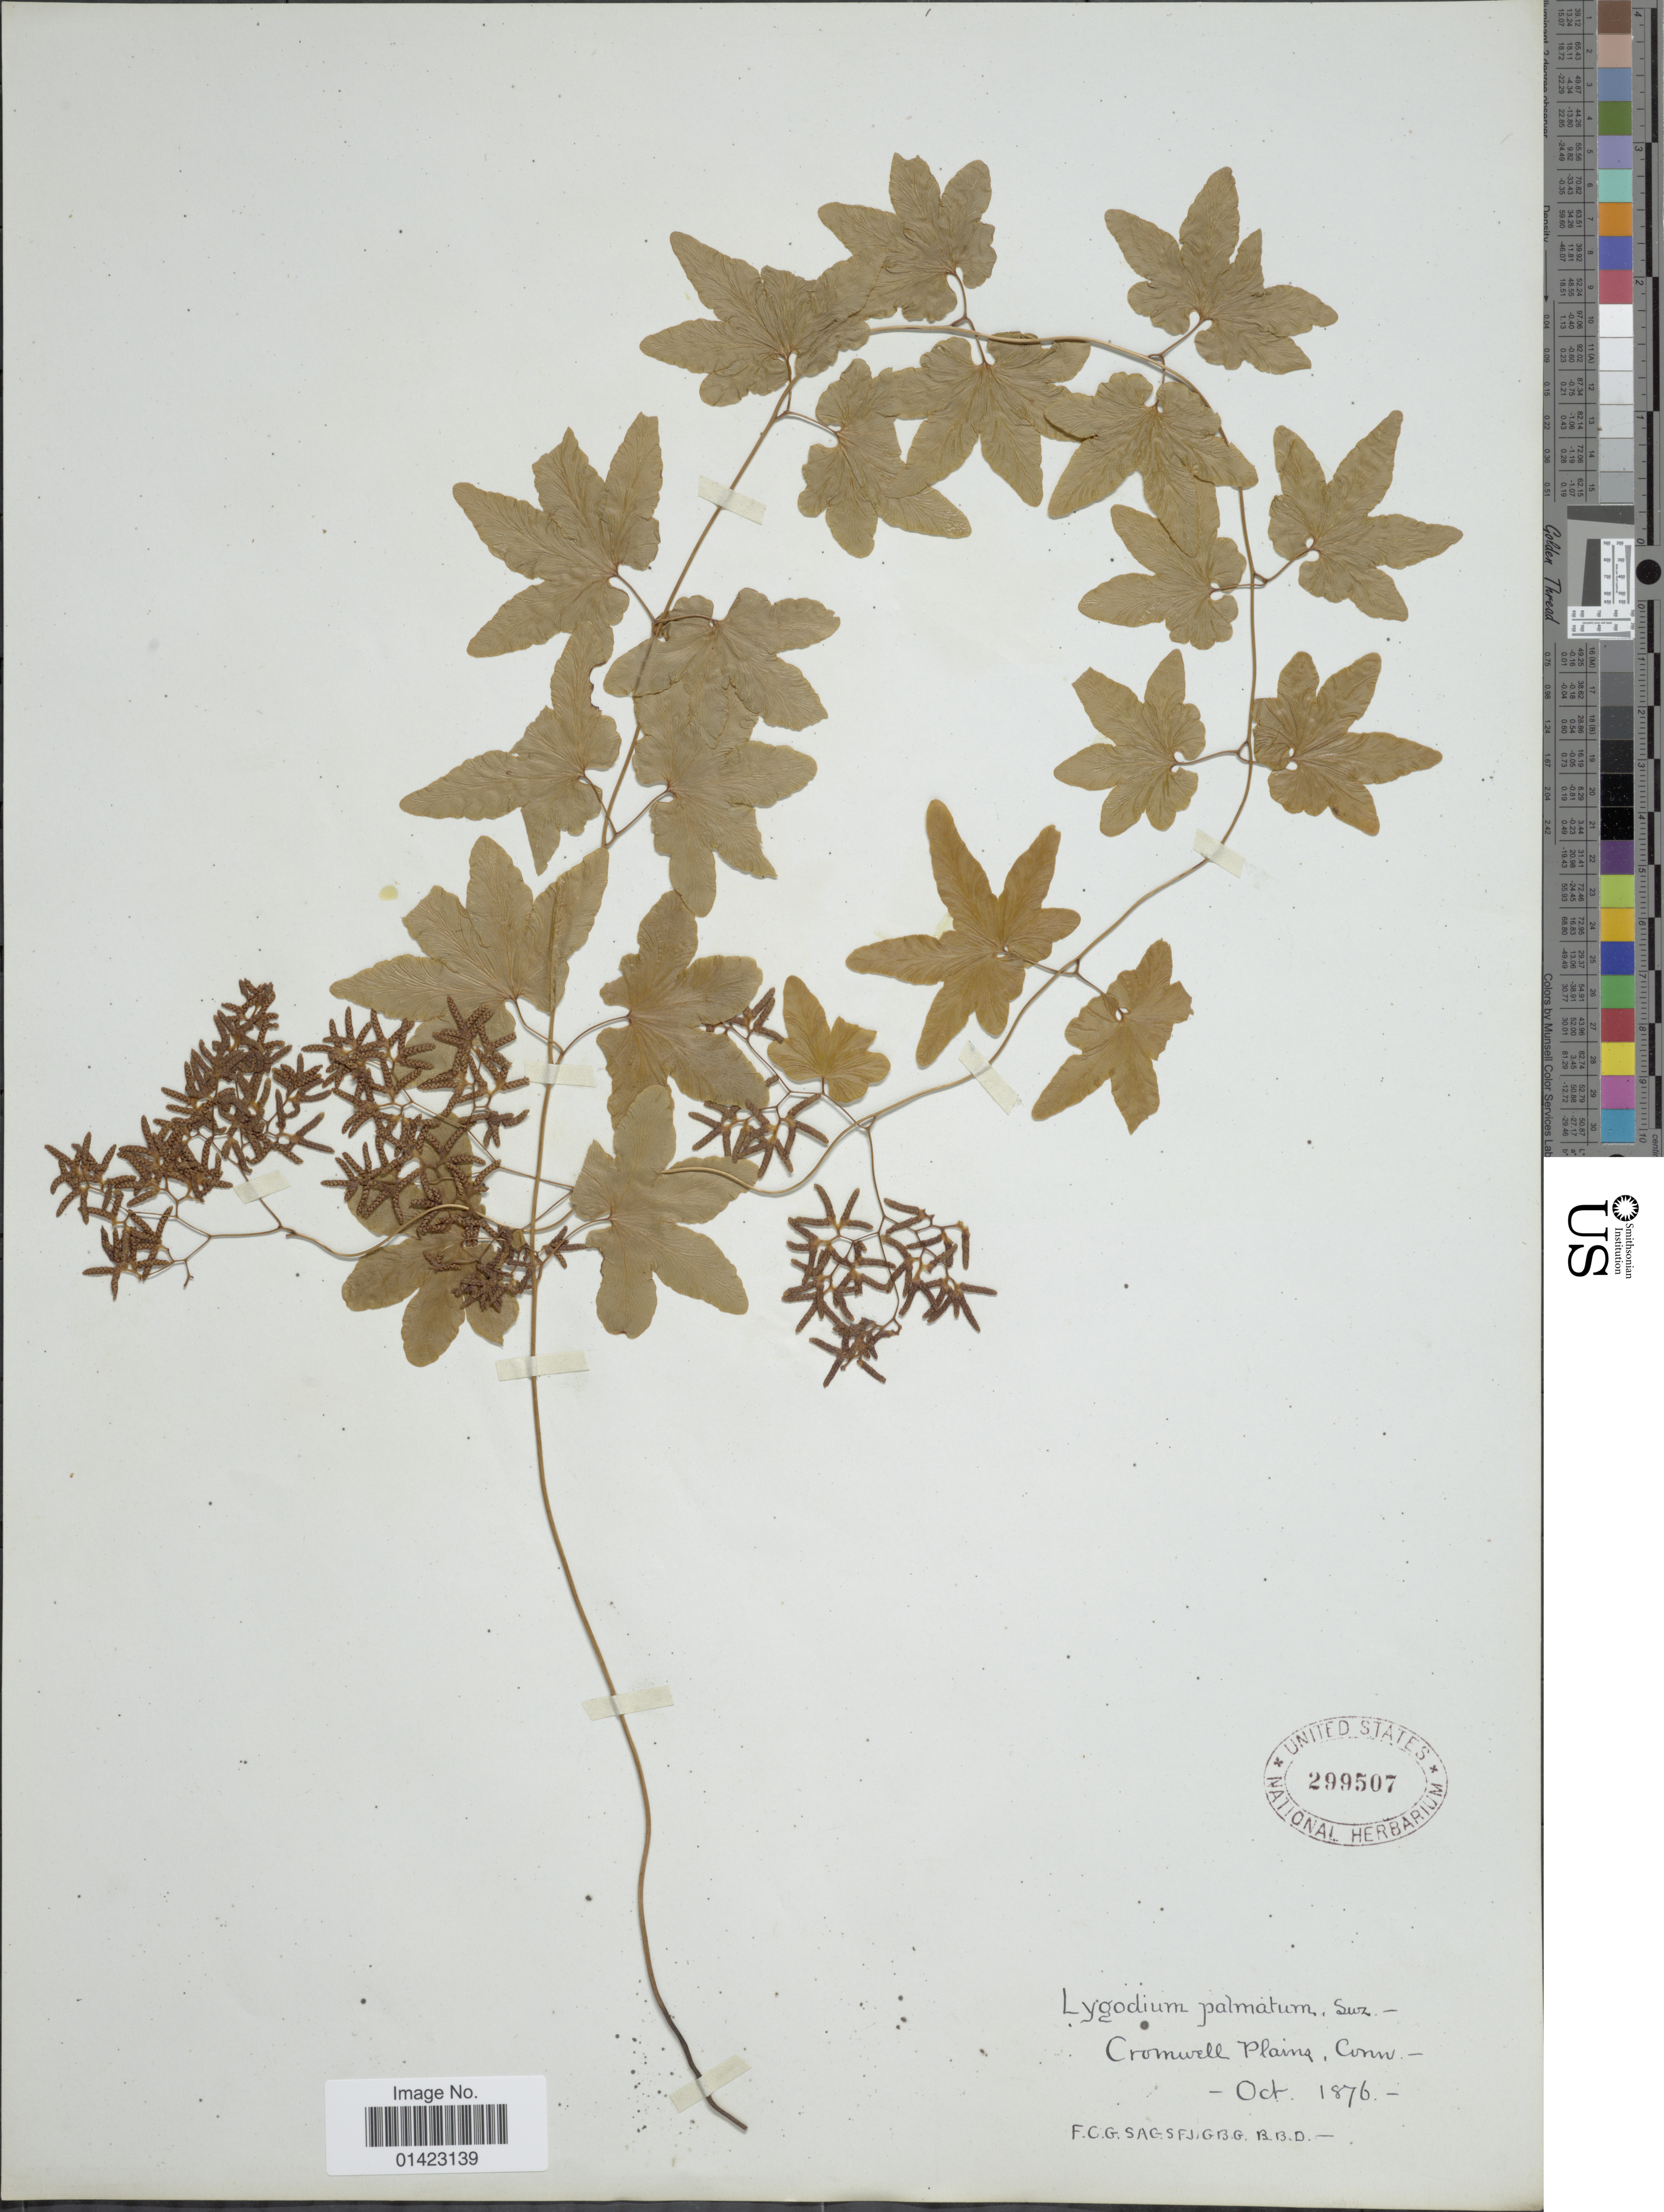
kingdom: Plantae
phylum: Tracheophyta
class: Polypodiopsida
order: Schizaeales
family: Lygodiaceae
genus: Lygodium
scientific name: Lygodium palmatum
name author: (Bernh.) Sw.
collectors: F. C. G., S. A. C. -S. F. J., G. B. G. & B. B. D.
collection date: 1876-10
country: United States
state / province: Connecticut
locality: Cromwell Plains, Conn.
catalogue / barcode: US 299507